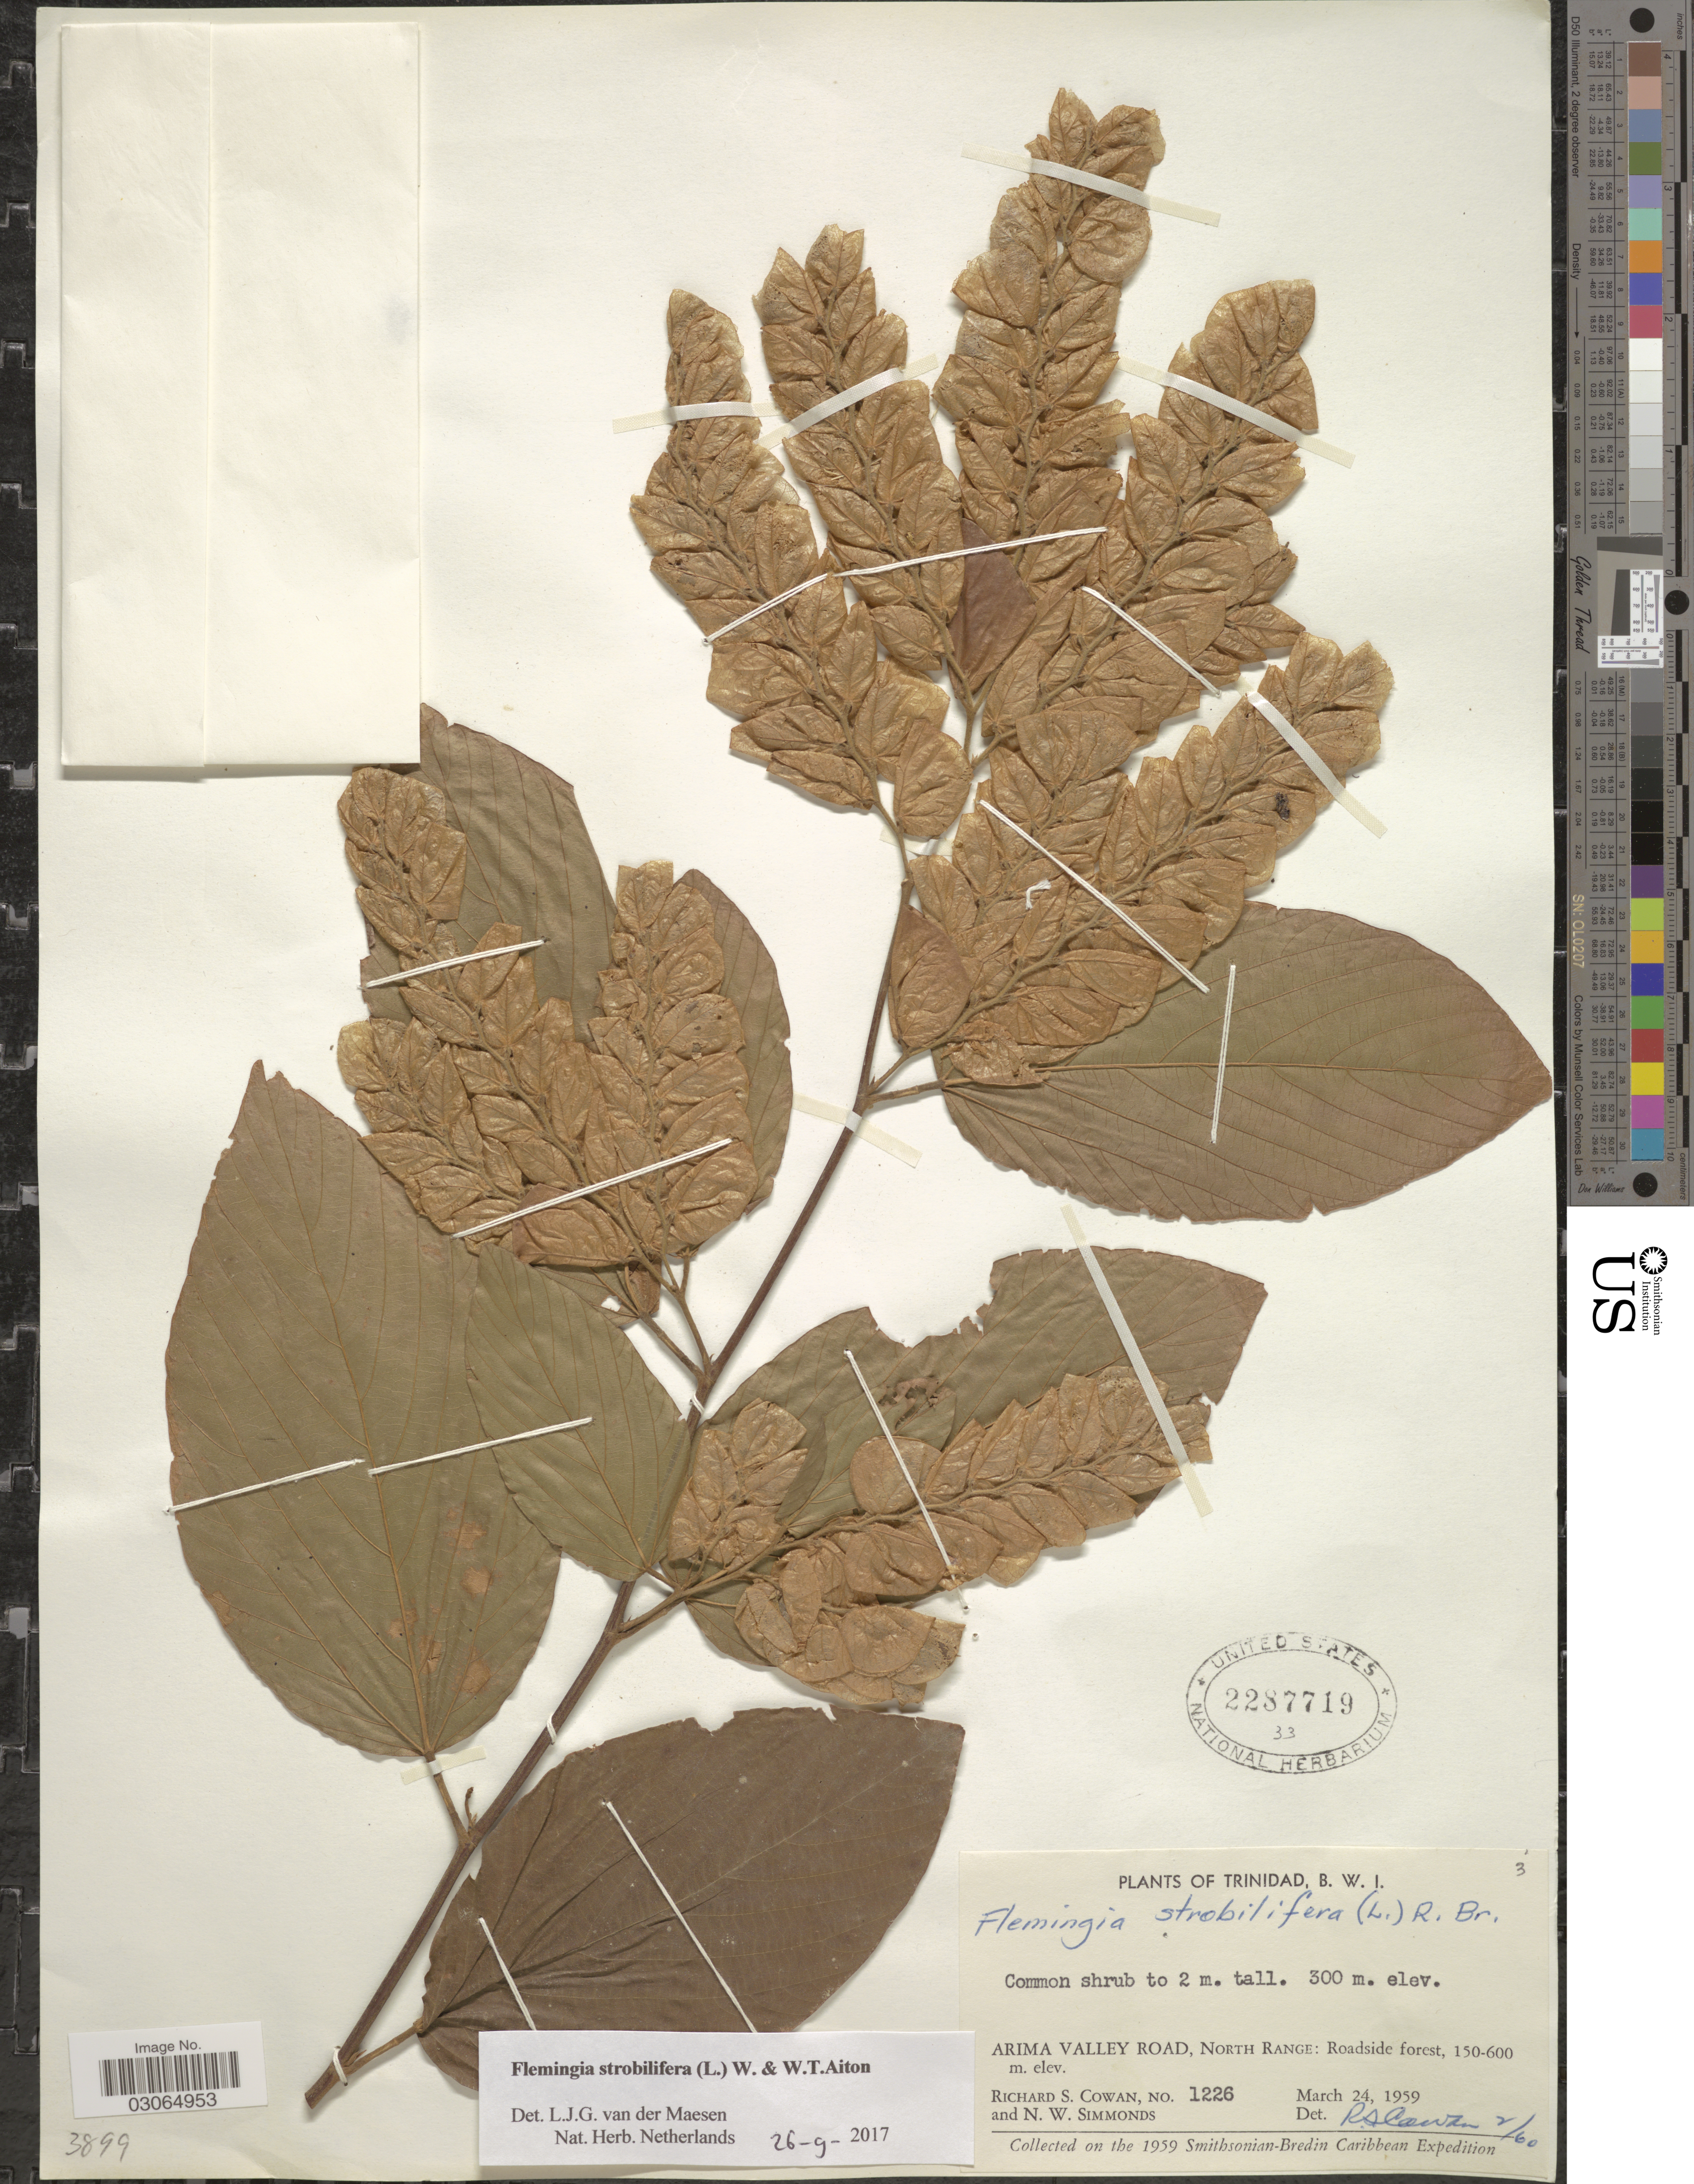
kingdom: Plantae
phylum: Tracheophyta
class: Magnoliopsida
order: Fabales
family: Fabaceae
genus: Flemingia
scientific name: Flemingia strobilifera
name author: (L.) W.T. Aiton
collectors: R. S. Cowan & N. W. Simmonds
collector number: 1226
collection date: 1959-03-24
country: Trinidad and Tobago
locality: Trinidad, B. W. I. Arima Valley Road, North Range.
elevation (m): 150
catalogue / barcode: US 2287719